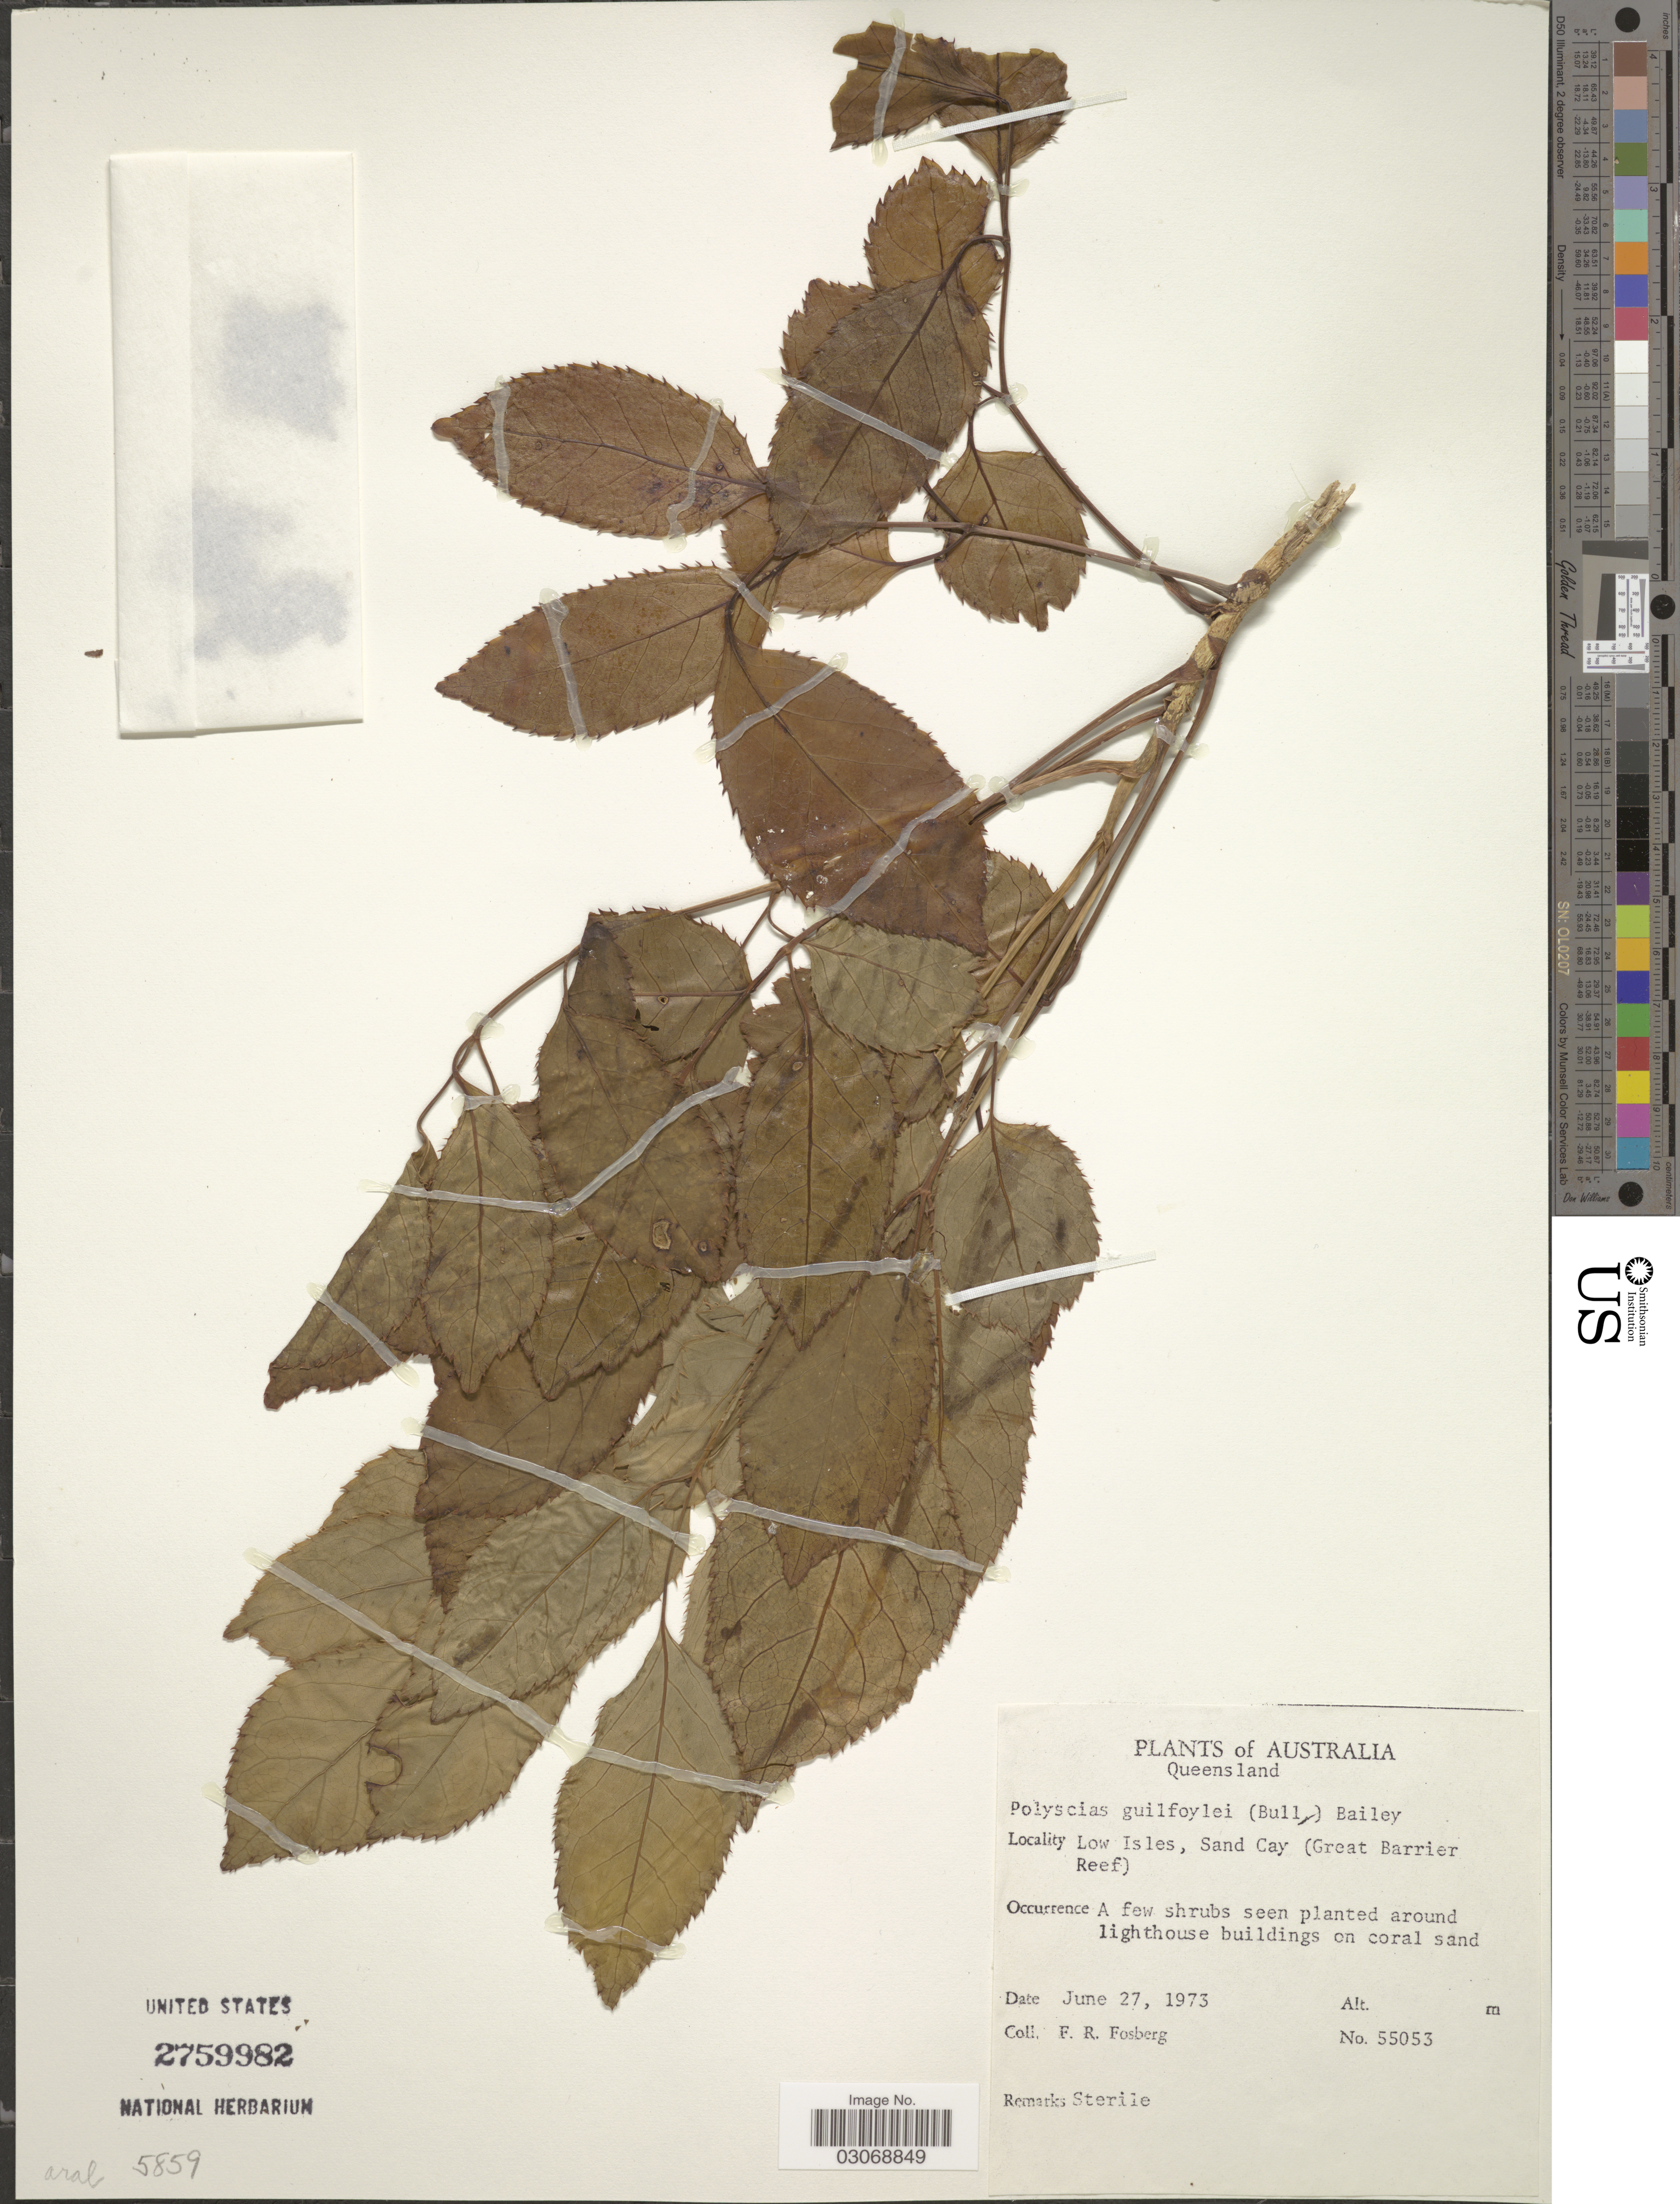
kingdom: Plantae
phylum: Tracheophyta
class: Magnoliopsida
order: Apiales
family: Araliaceae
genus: Polyscias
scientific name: Polyscias guilfoylei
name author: (W. Bull) L.H. Bailey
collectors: F. R. Fosberg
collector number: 55053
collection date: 1973-06-27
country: Australia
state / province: Queensland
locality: Low Isles, Sand Cay (Great Barrier Reef). Around lighthouse buildings on coral sand.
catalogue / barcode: US 2759982